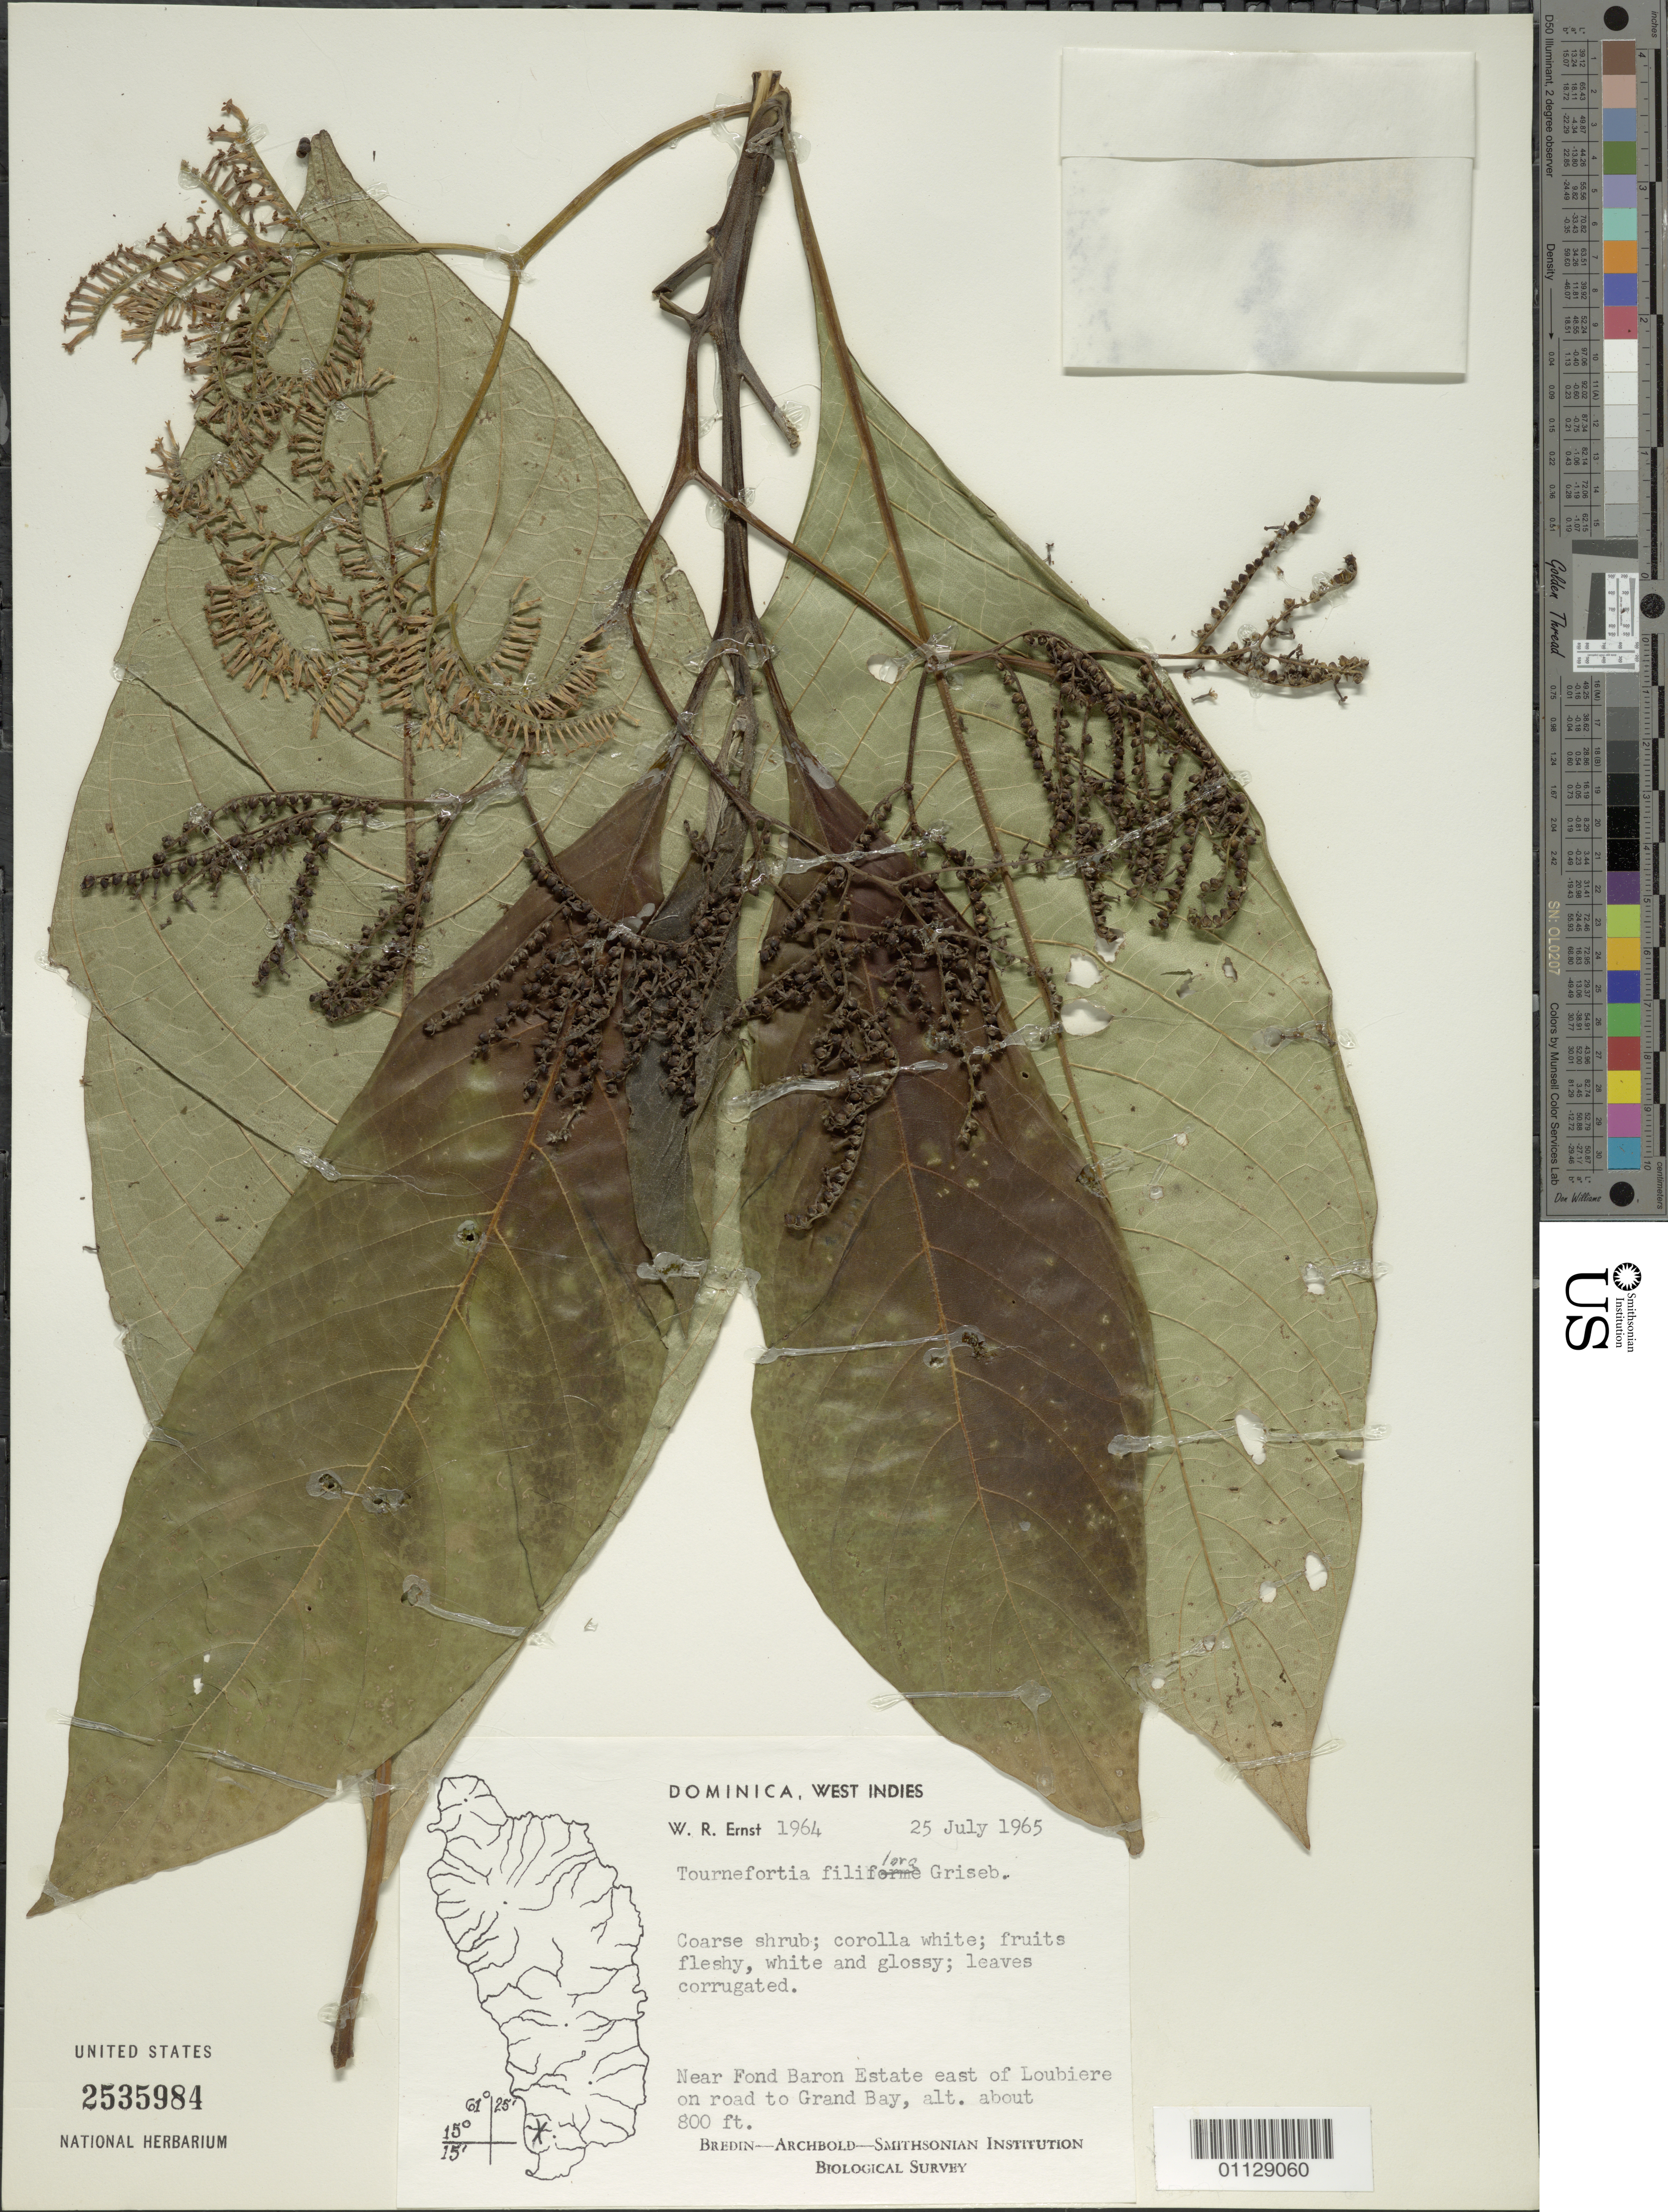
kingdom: Plantae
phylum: Tracheophyta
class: Magnoliopsida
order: Boraginales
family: Heliotropiaceae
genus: Tournefortia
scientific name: Tournefortia filiflora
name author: Griseb.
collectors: W. R. Ernst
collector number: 1964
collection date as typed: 24 Jul 1965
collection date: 1965-07-24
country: Dominica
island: Dominica I.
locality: Near Fond Baron Estate, east of Loubiere on road to Grand Bay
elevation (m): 244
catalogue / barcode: US 2535984